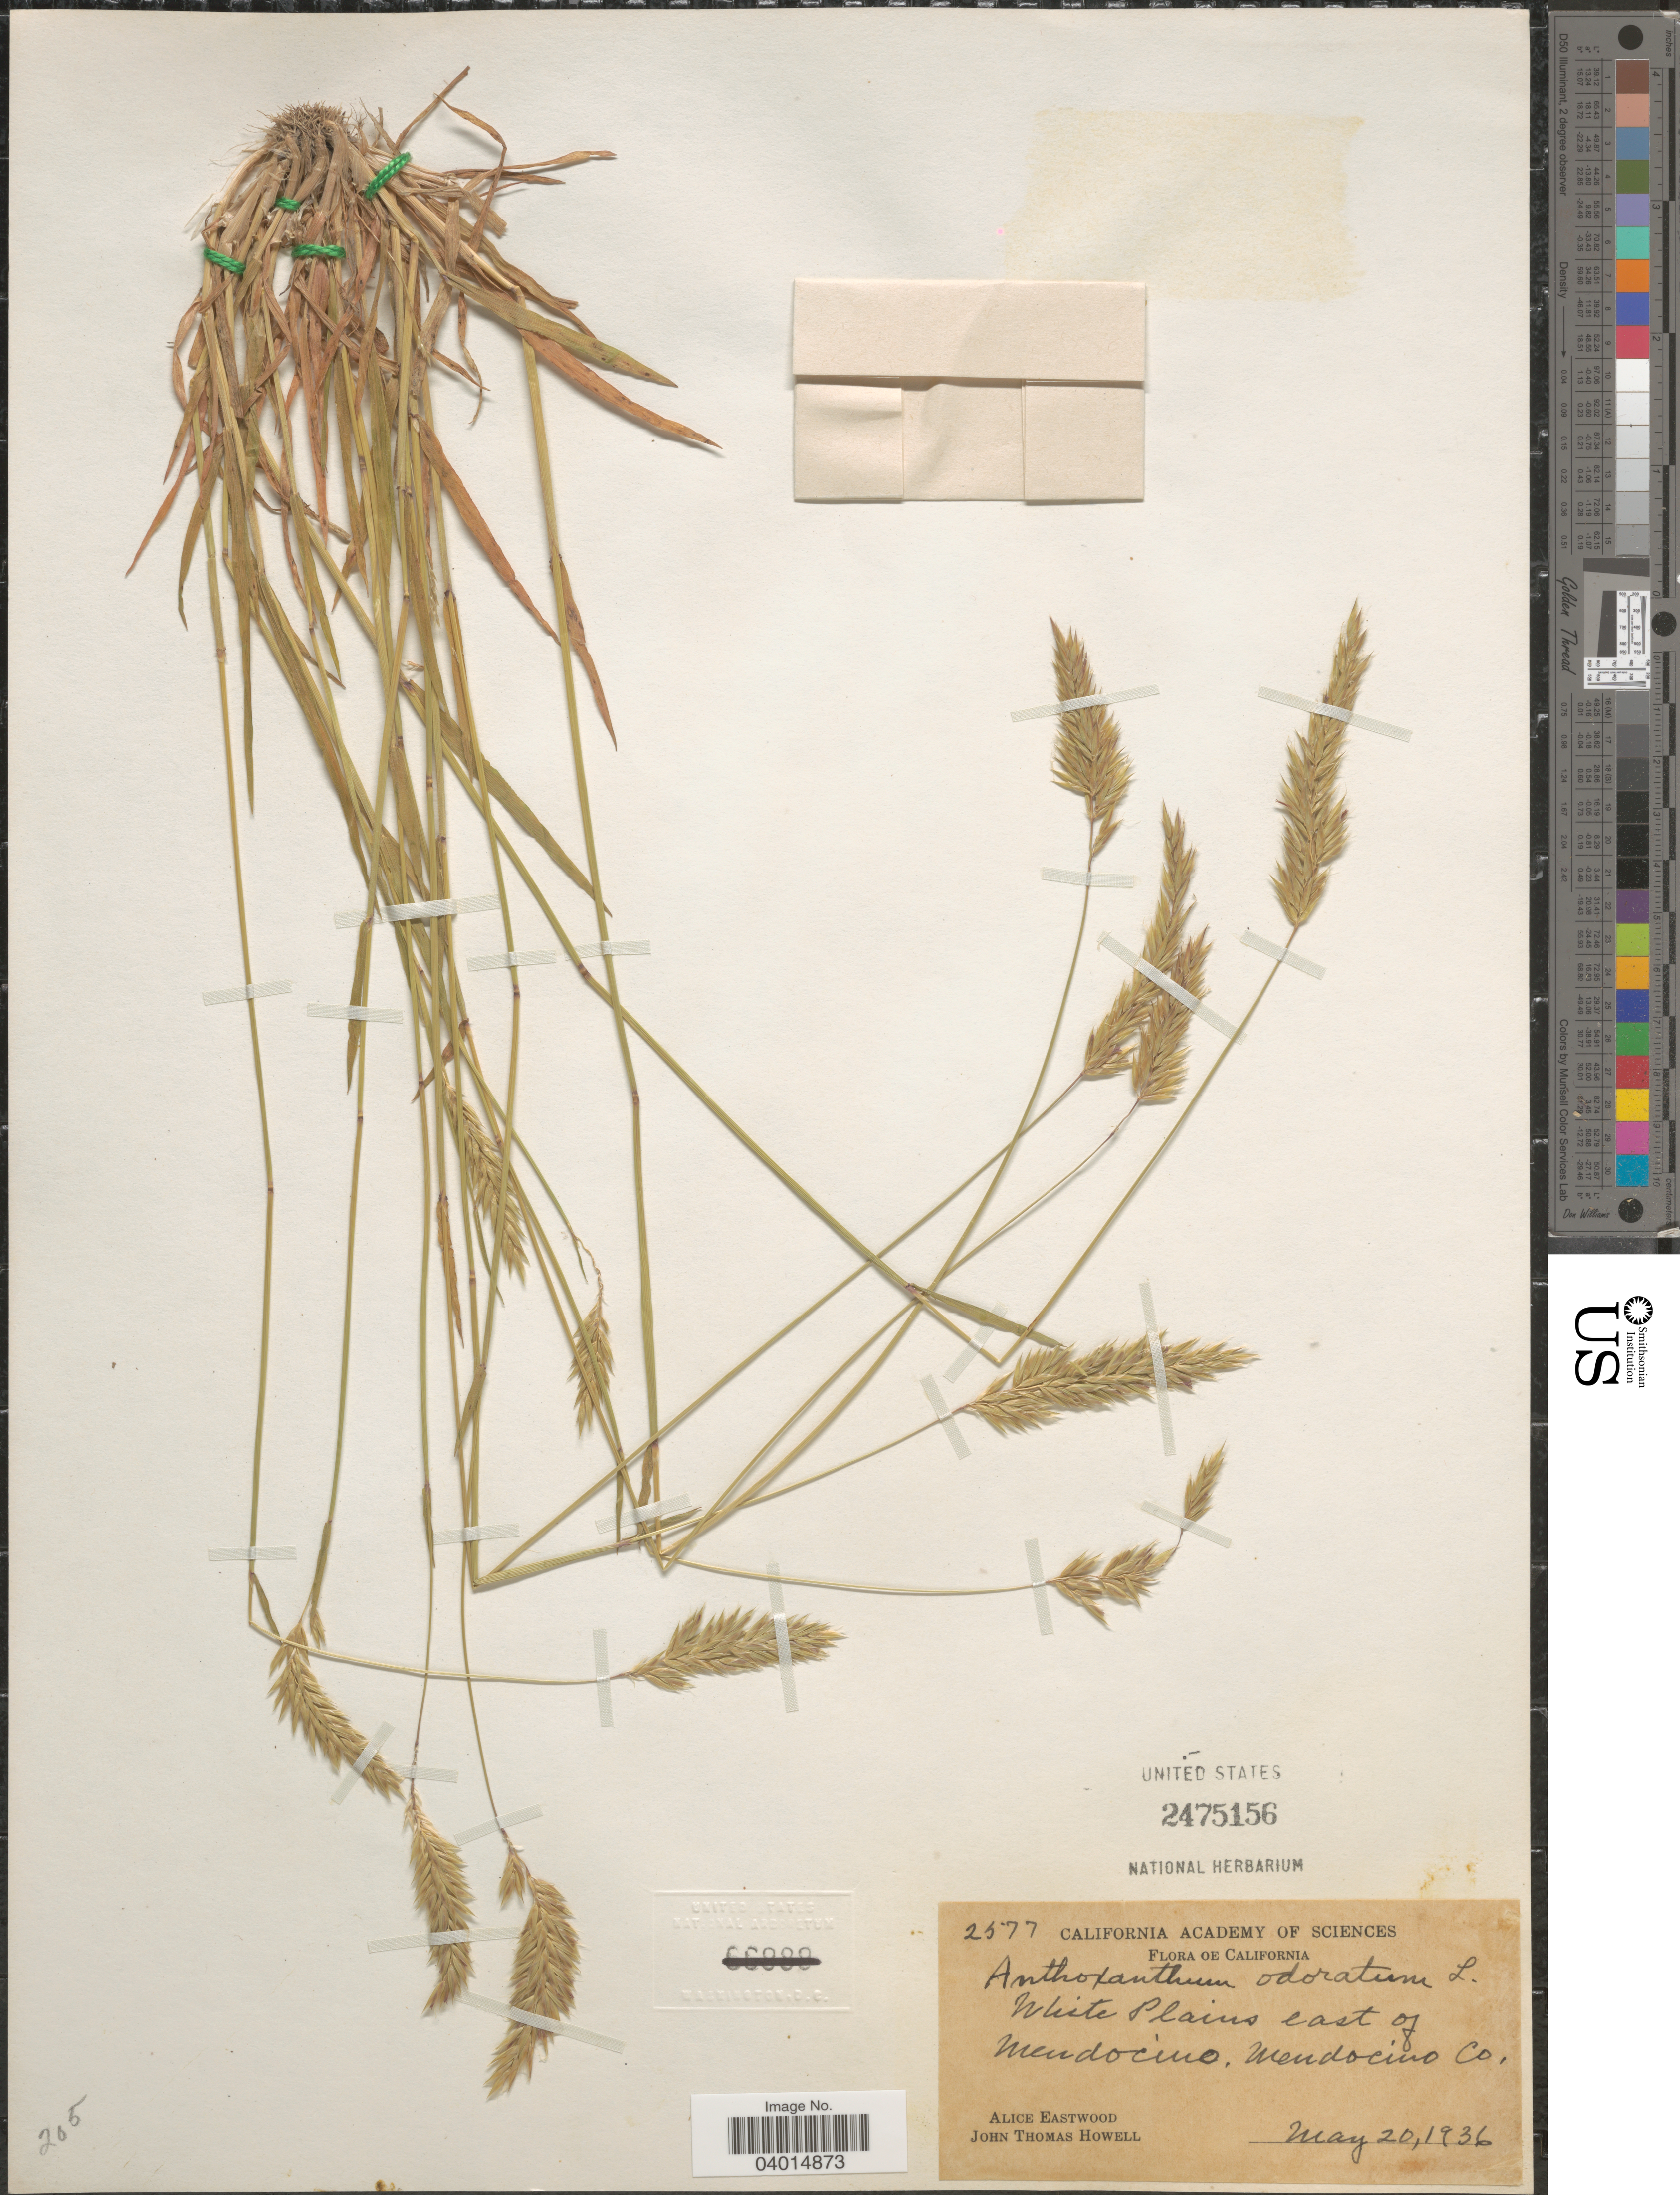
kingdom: Plantae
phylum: Tracheophyta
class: Liliopsida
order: Poales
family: Poaceae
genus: Anthoxanthum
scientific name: Anthoxanthum odoratum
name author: L.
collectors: A. Eastwood & J. T. Howell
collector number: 2577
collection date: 1936-05-20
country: United States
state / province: California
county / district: Mendocino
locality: White Plains east of Mendocino, Mendocino Co.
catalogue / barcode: US 2475156